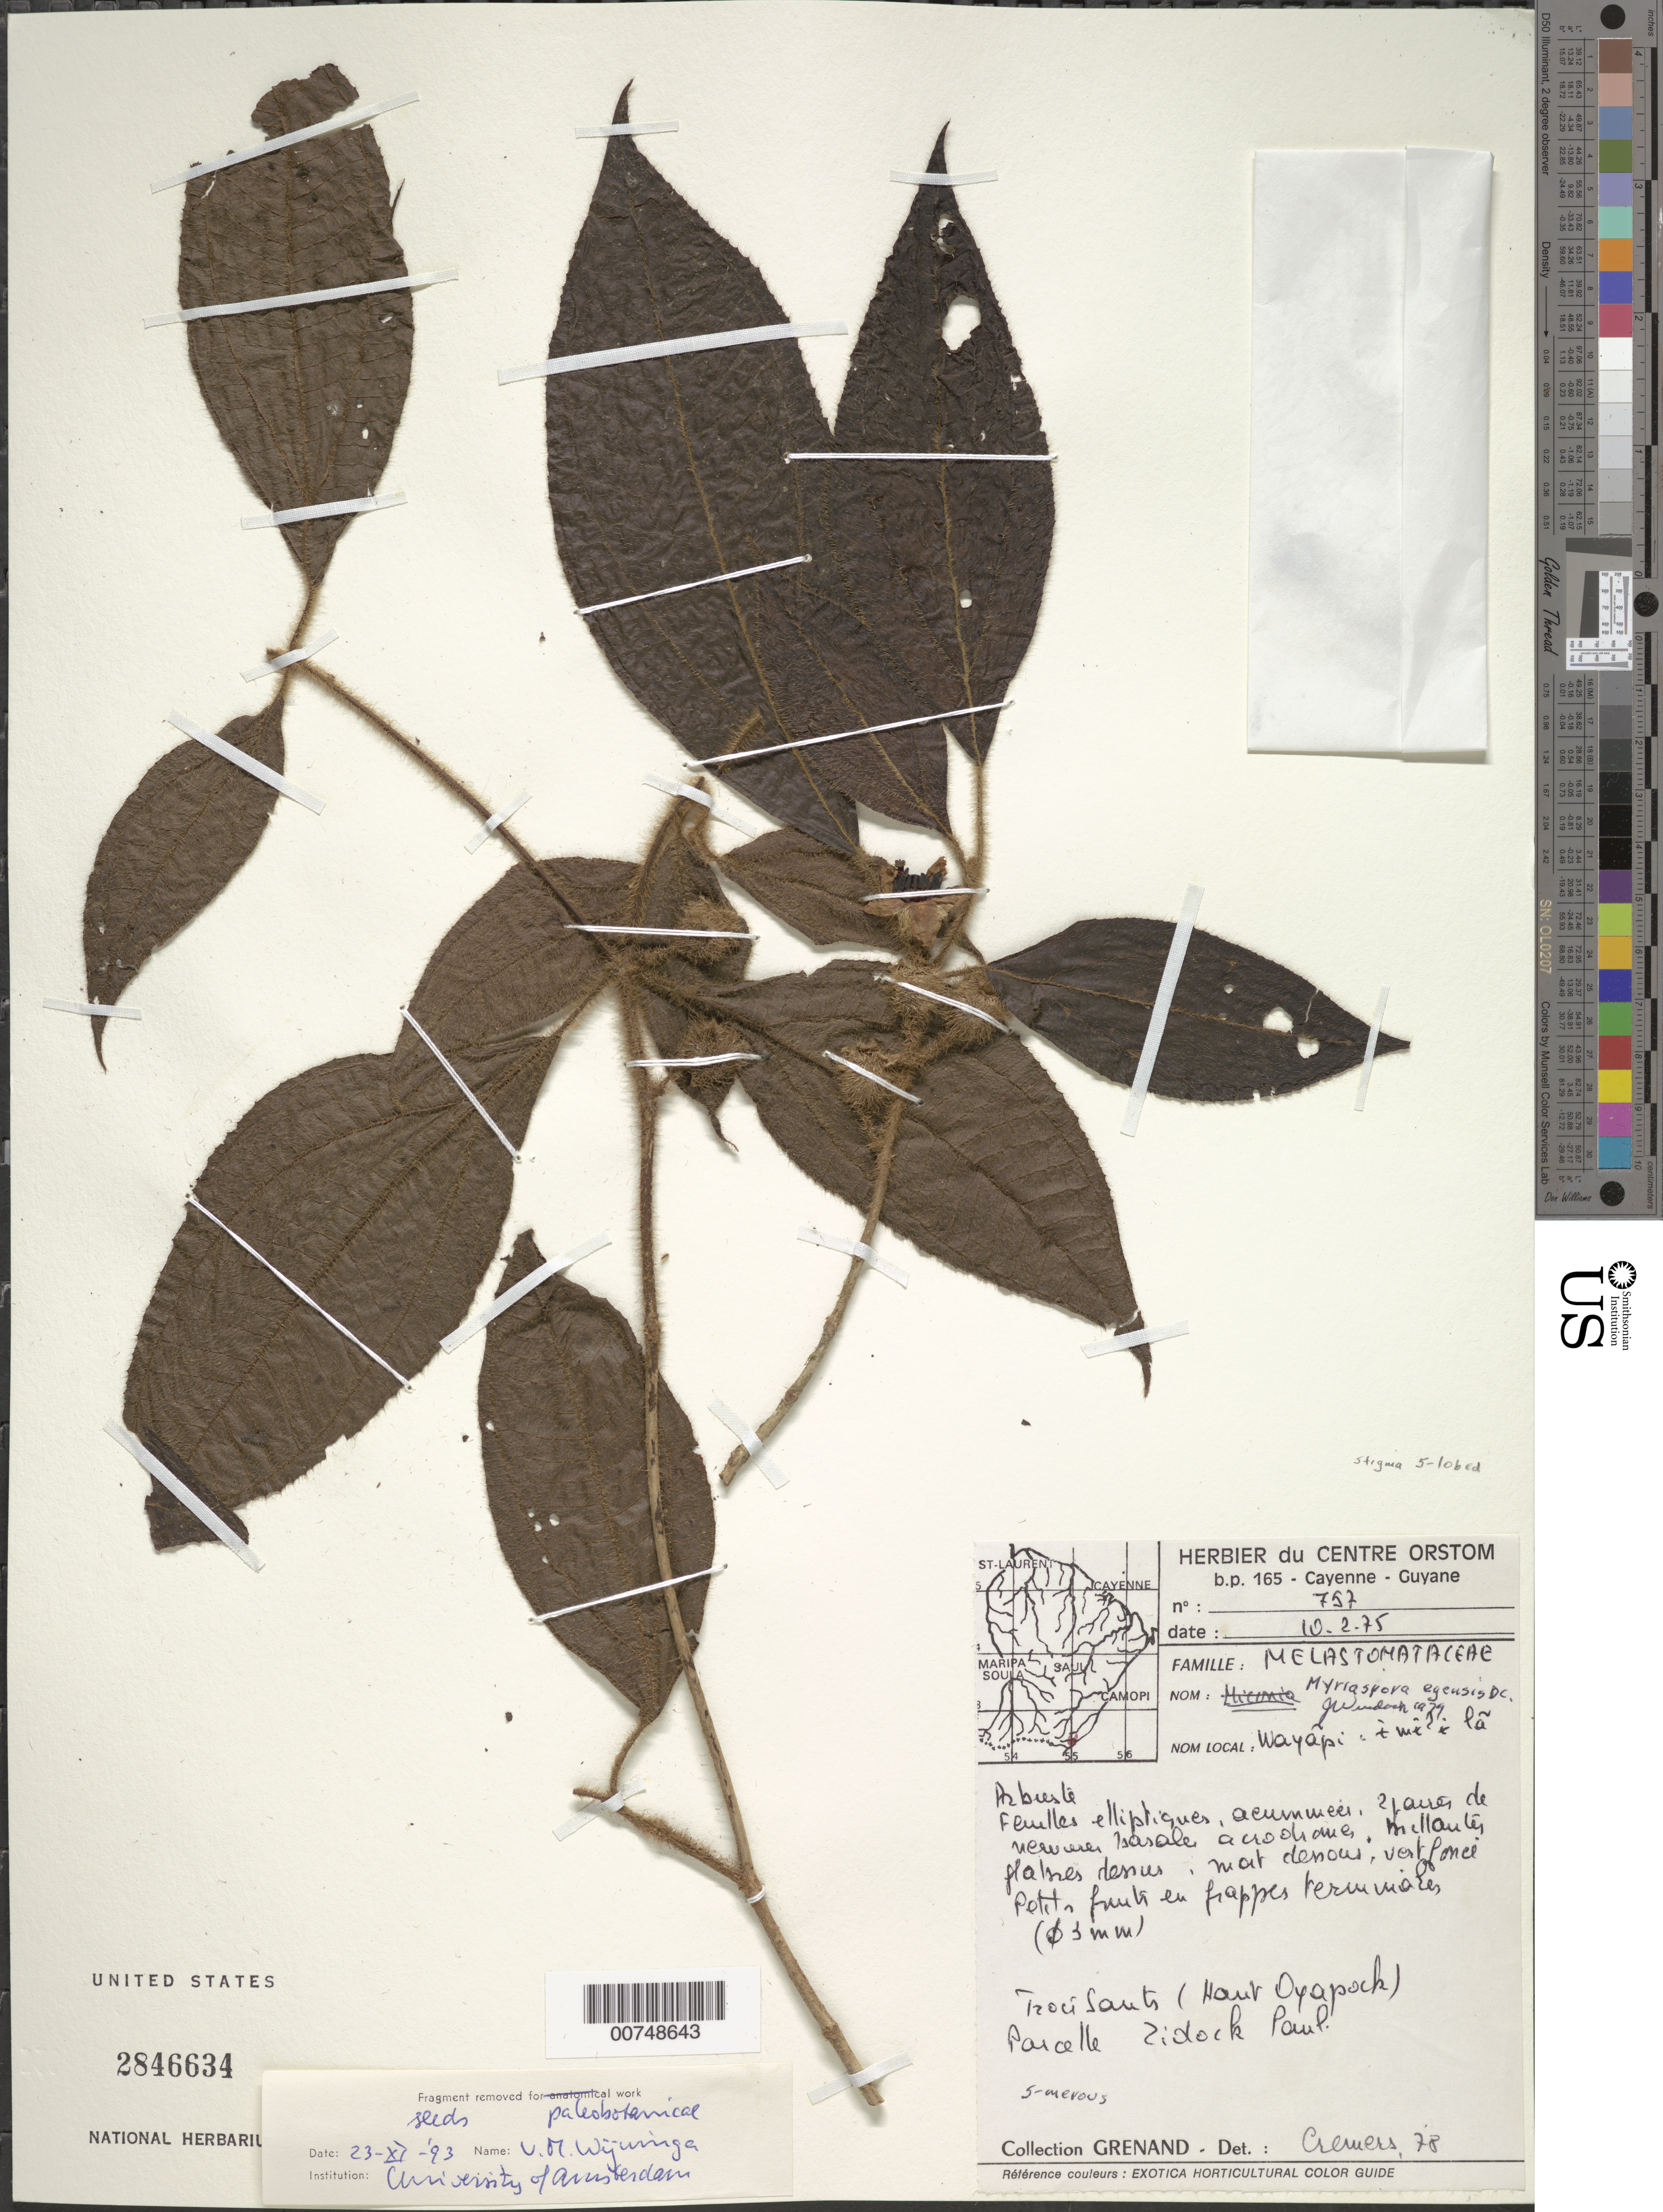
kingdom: Plantae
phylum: Tracheophyta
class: Magnoliopsida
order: Myrtales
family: Melastomataceae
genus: Bellucia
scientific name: Bellucia egensis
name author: (DC.) Penneys et al.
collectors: P. Grenand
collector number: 757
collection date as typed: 10-Feb-75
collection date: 1975-02-10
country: French Guiana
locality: Trois Sauts (Haut Oyapock), Parcelle Zidock Pawl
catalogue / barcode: US 2846634